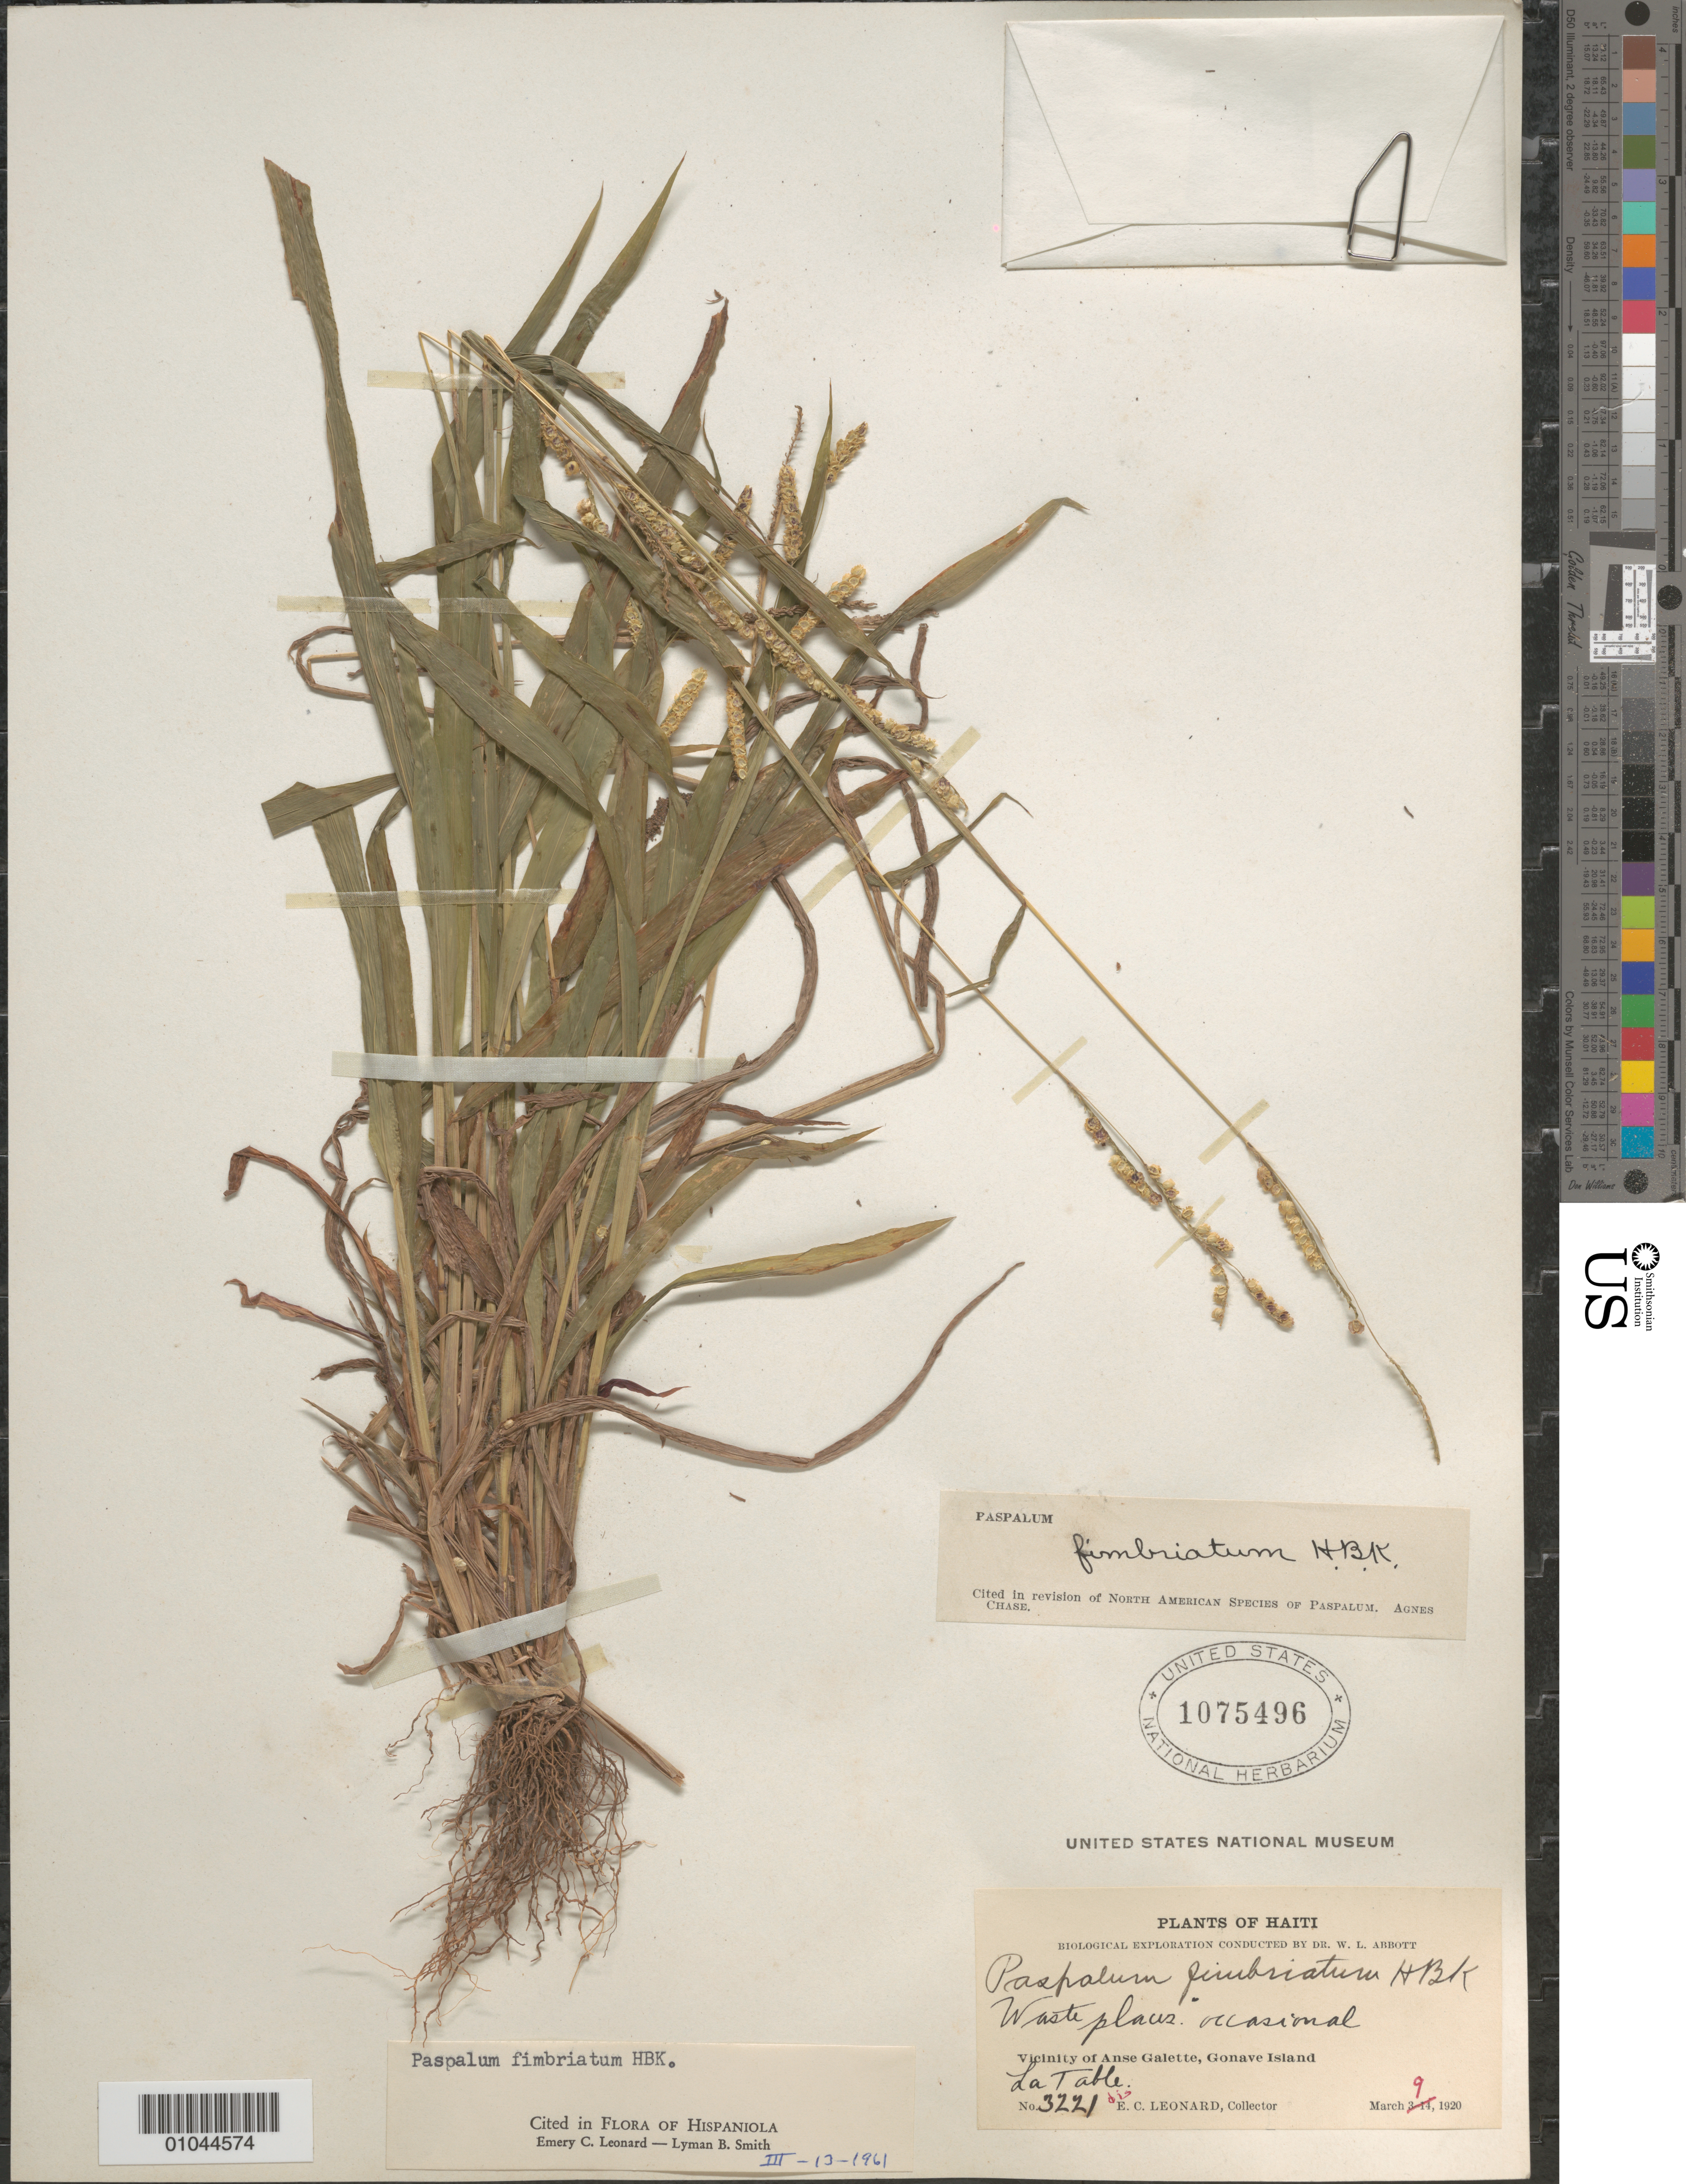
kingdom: Plantae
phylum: Tracheophyta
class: Liliopsida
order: Poales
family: Poaceae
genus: Paspalum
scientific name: Paspalum fimbriatum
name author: Kunth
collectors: E. C. Leonard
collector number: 3221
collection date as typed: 09 Mar 1920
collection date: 1920-03-09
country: Haiti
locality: Vicinity of Anse Galette, Gonave Island, La Table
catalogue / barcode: US 1075496